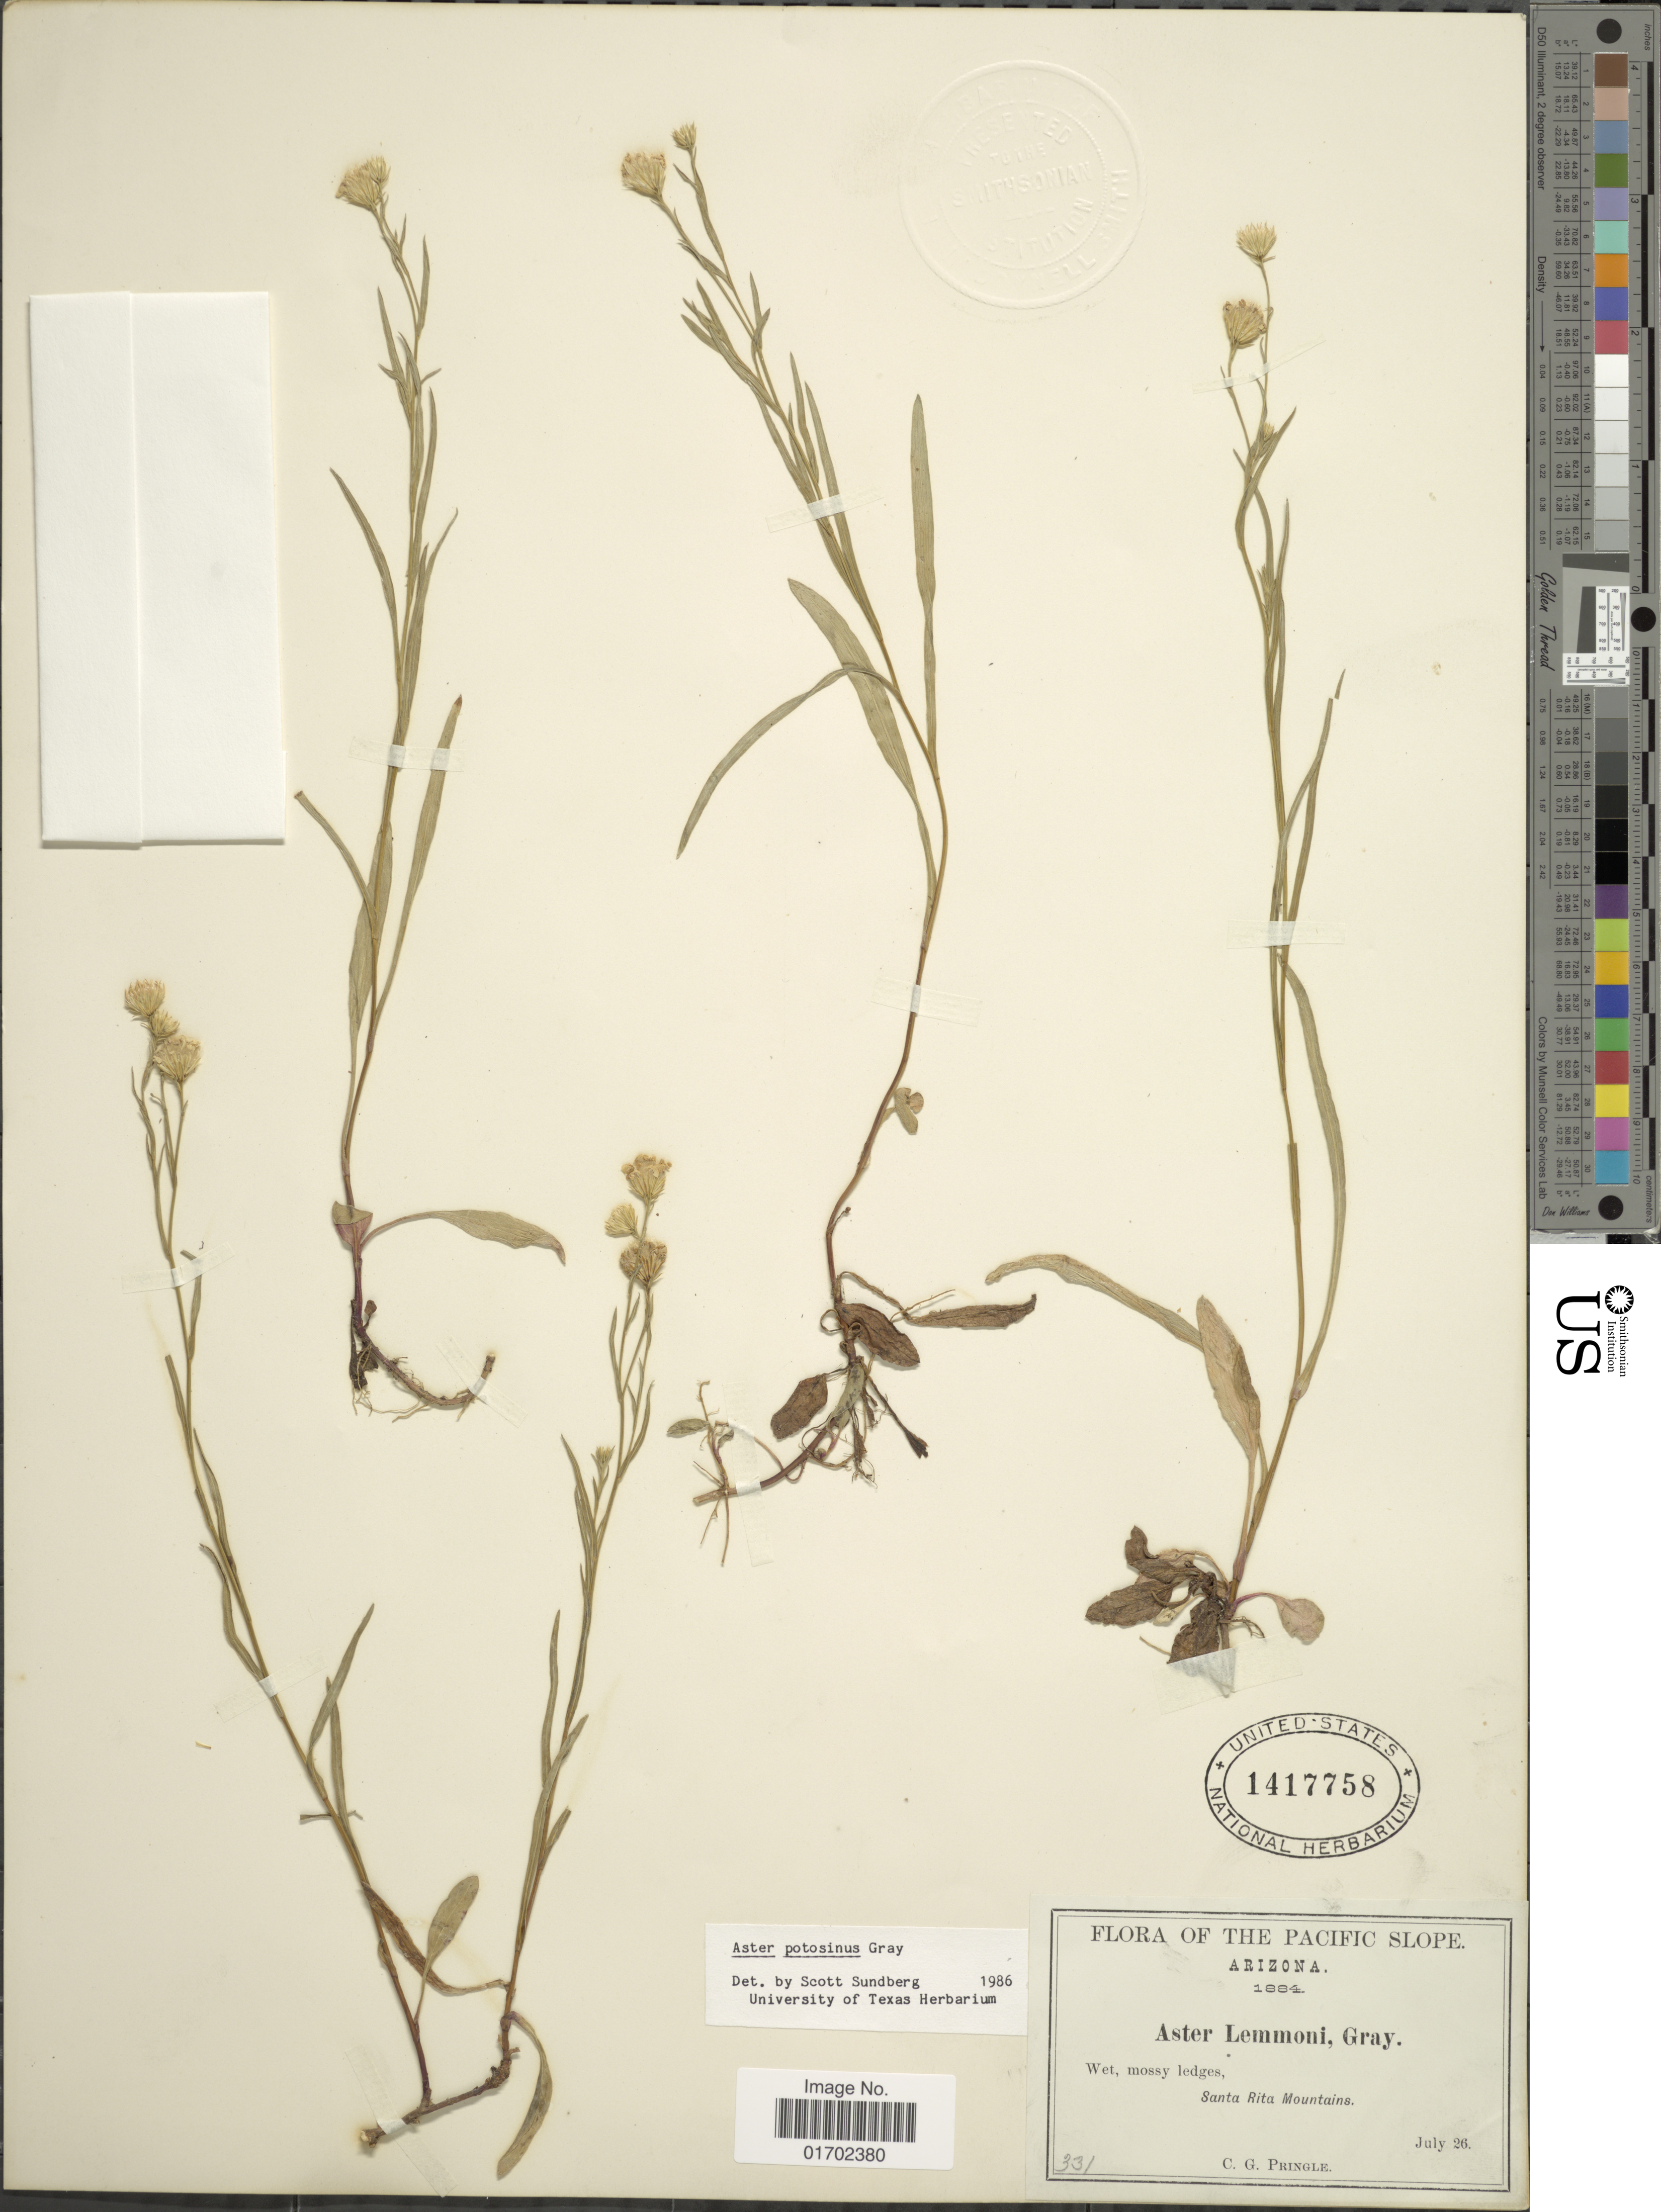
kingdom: Plantae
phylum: Tracheophyta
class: Magnoliopsida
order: Asterales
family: Asteraceae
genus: Symphyotrichum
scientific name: Symphyotrichum potosinum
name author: (A. Gray) G.L. Nesom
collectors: C. G. Pringle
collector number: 331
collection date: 1884-07-26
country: United States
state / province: Arizona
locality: Pacific Slope. Arizona. Wet, mossy ledges, Santa Rita Mountains.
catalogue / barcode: US 1417758